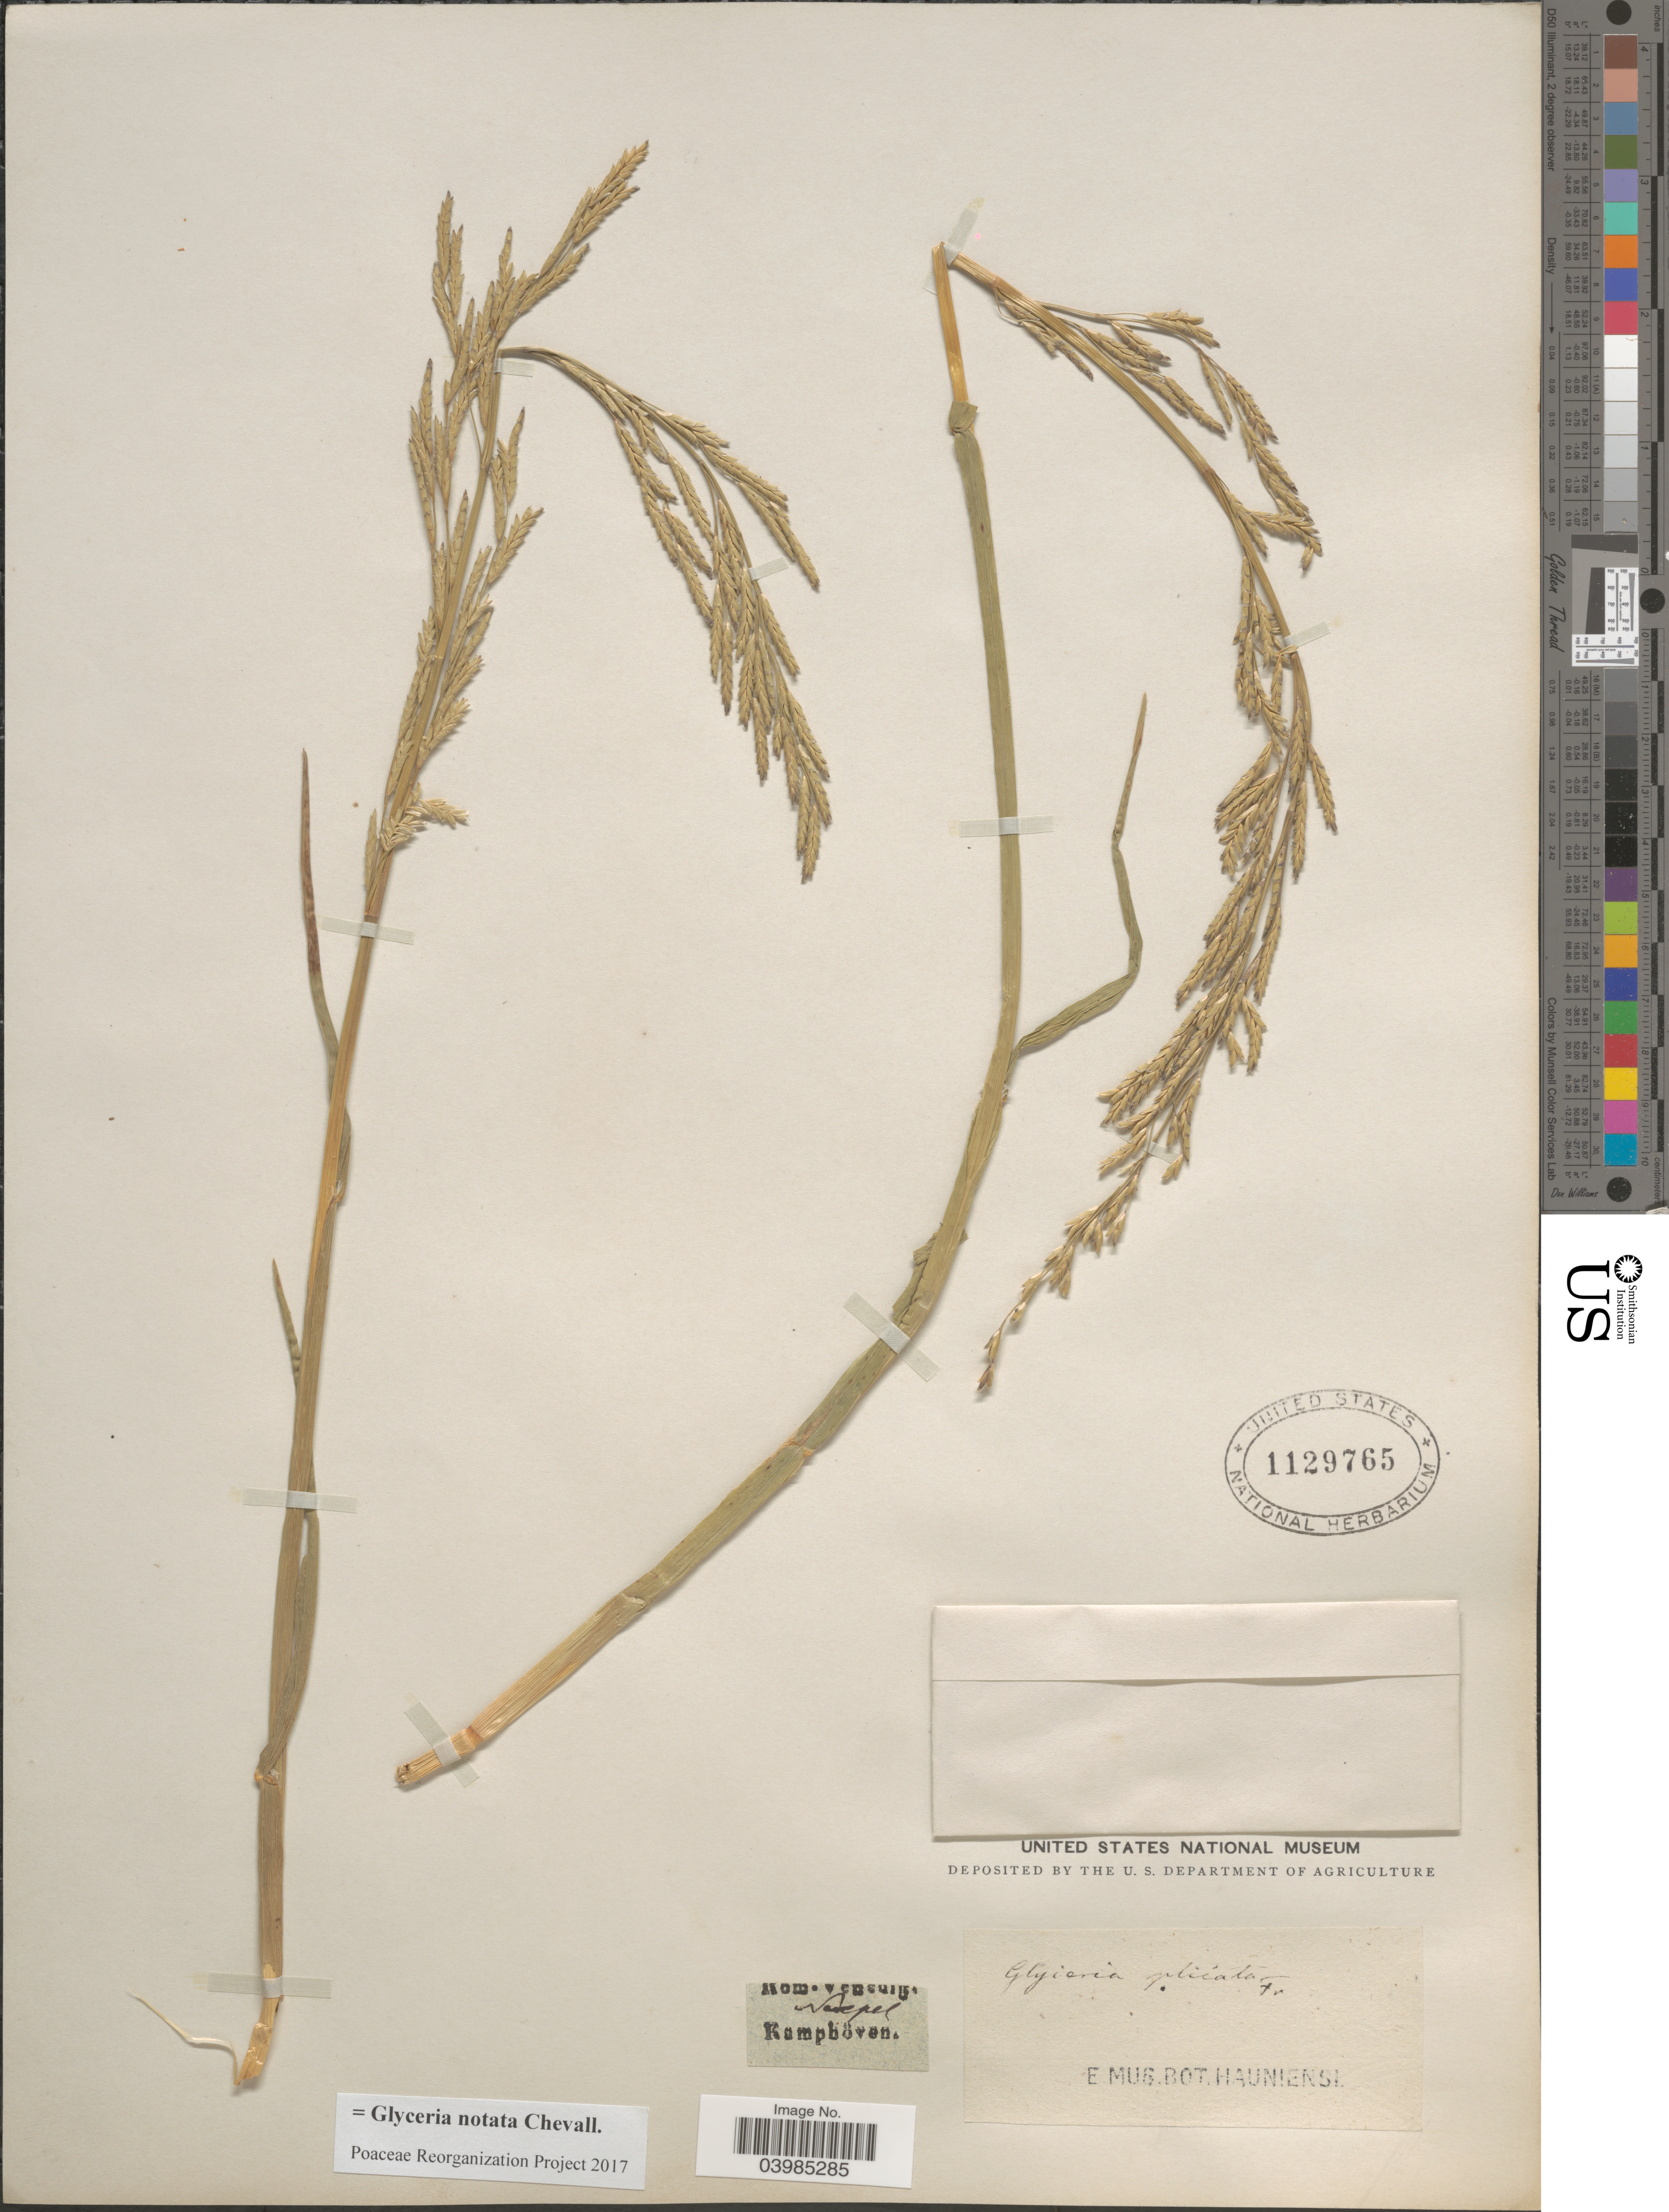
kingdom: Plantae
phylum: Tracheophyta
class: Liliopsida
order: Poales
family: Poaceae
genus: Glyceria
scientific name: Glyceria notata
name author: Chevall.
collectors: Kamphöven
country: Italy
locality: Neapel.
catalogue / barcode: US 1129765